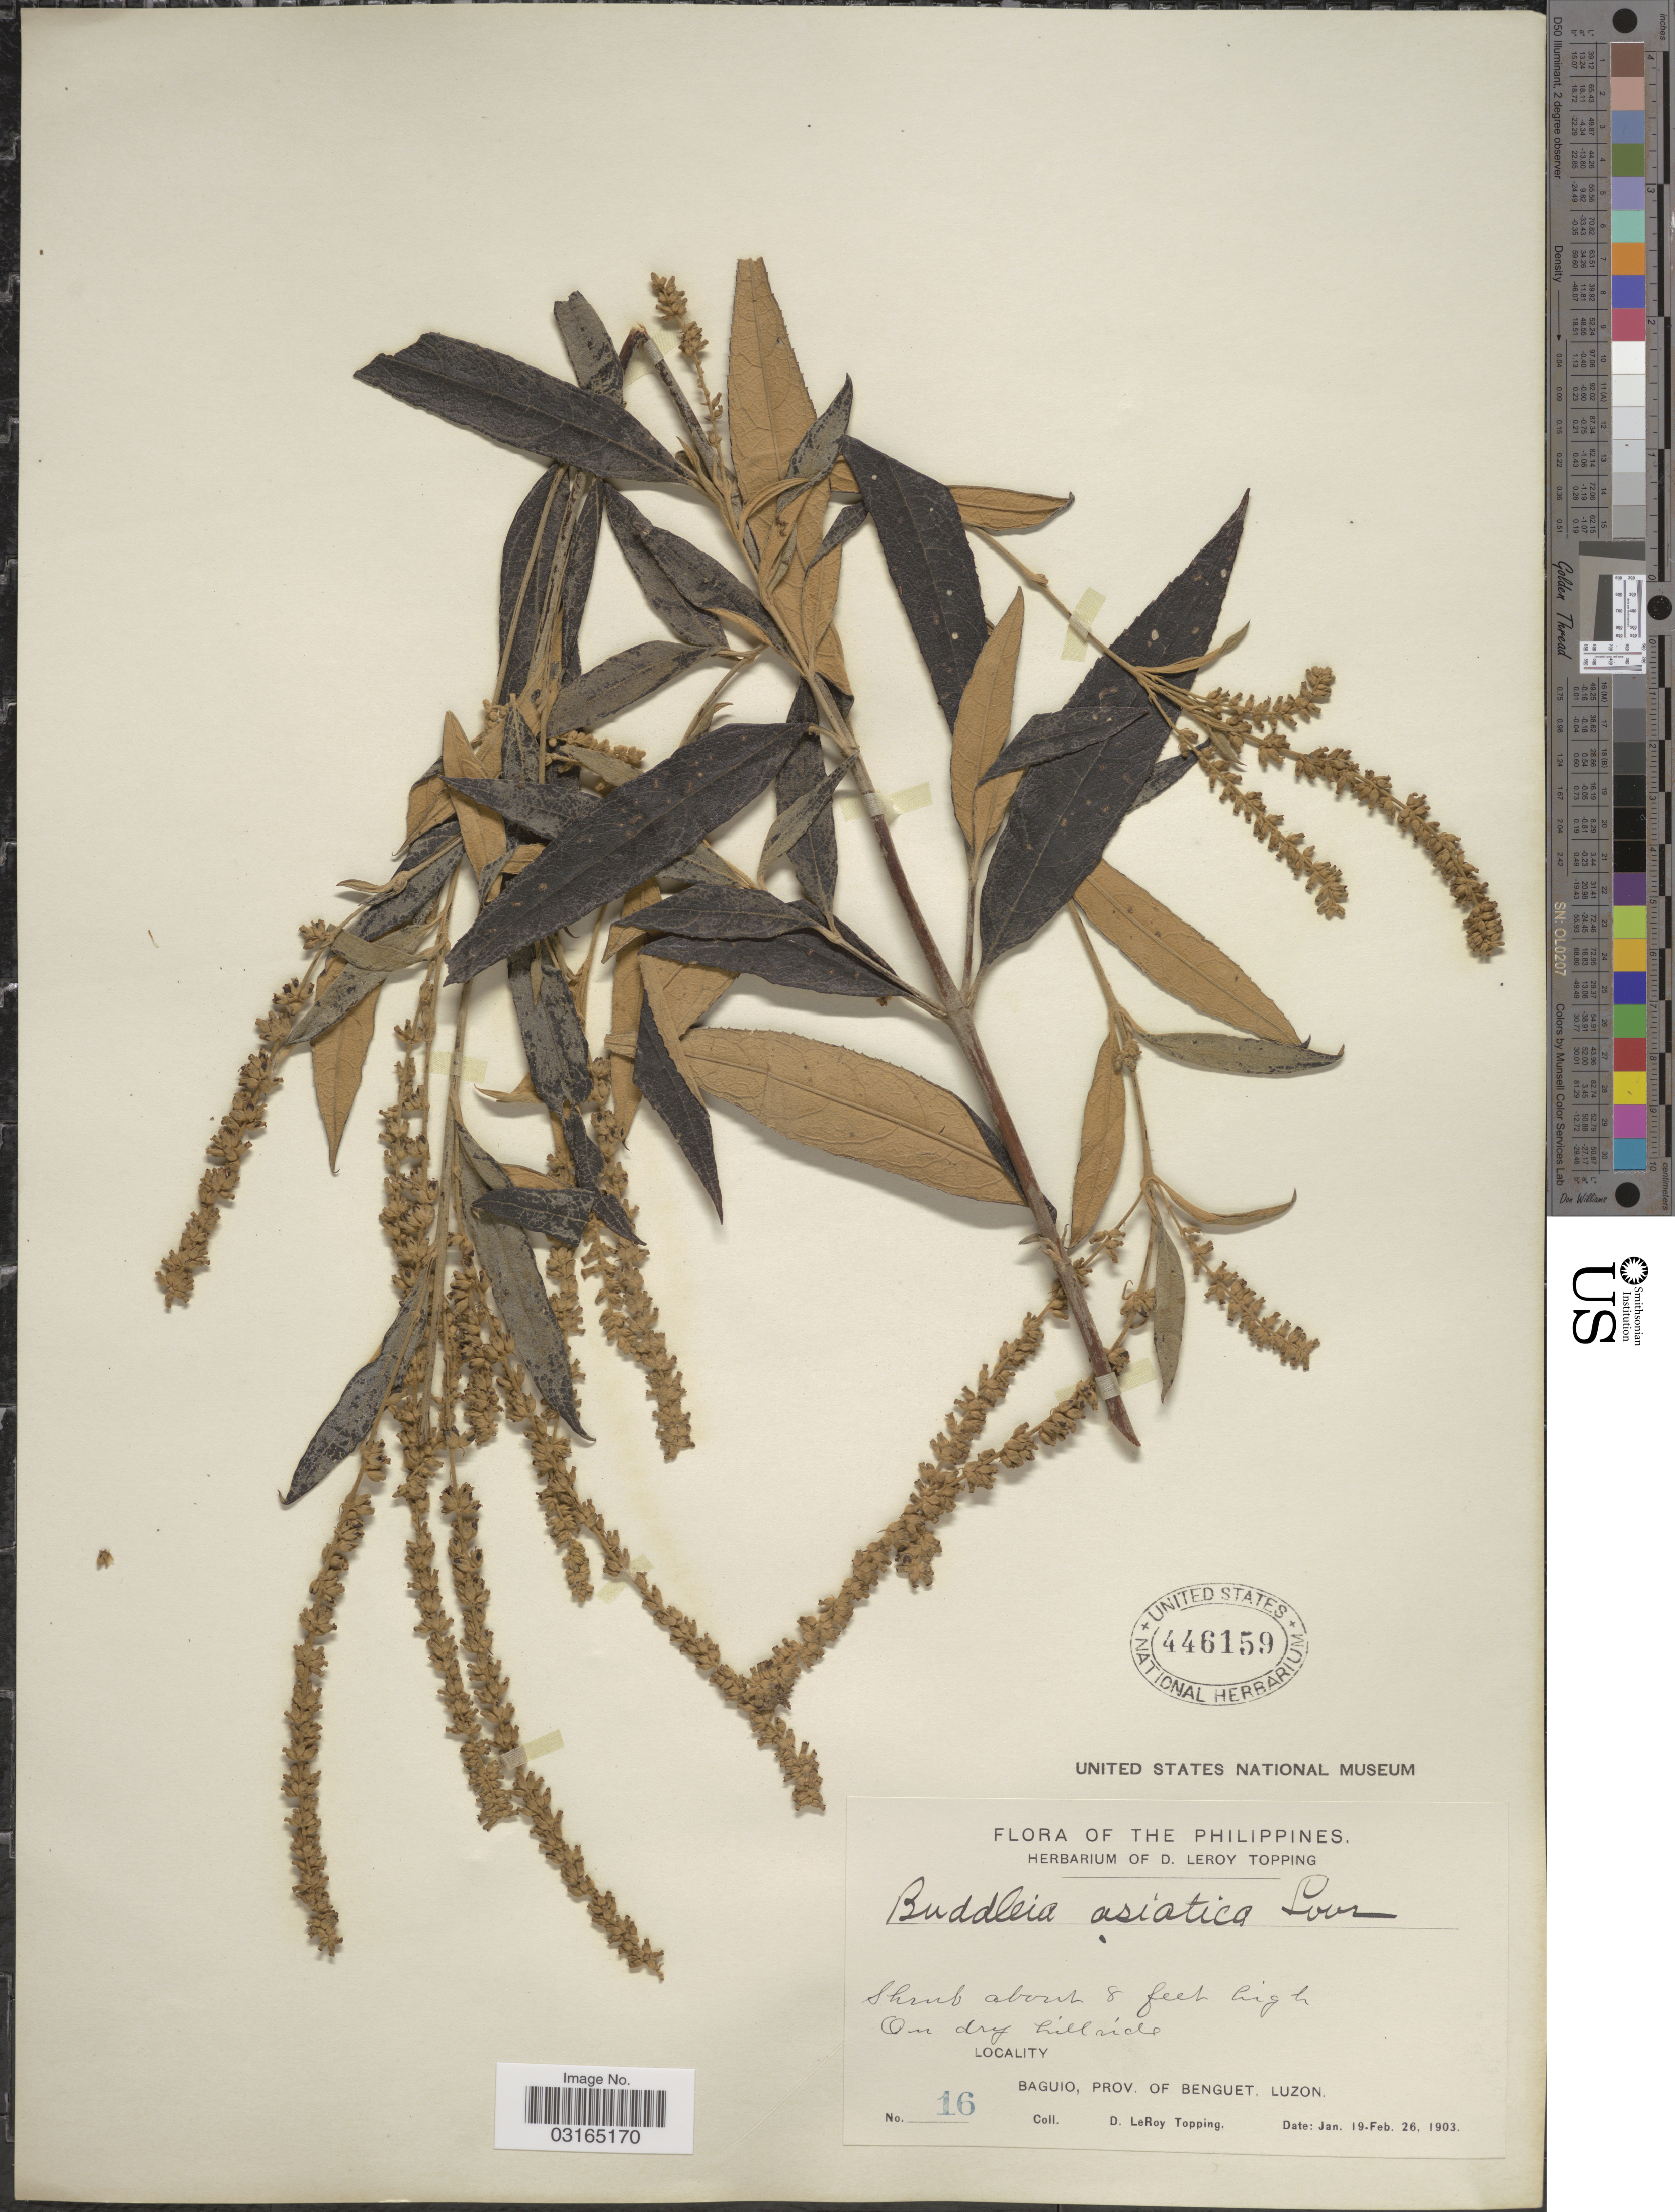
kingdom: Plantae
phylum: Tracheophyta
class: Magnoliopsida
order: Lamiales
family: Scrophulariaceae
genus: Buddleja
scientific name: Buddleja asiatica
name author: Lour.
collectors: D. L. Topping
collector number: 16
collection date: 1903-01-19/1903-02-26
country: Philippines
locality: Baguio, Prov. of Benguet, Luzon.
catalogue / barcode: US 446159